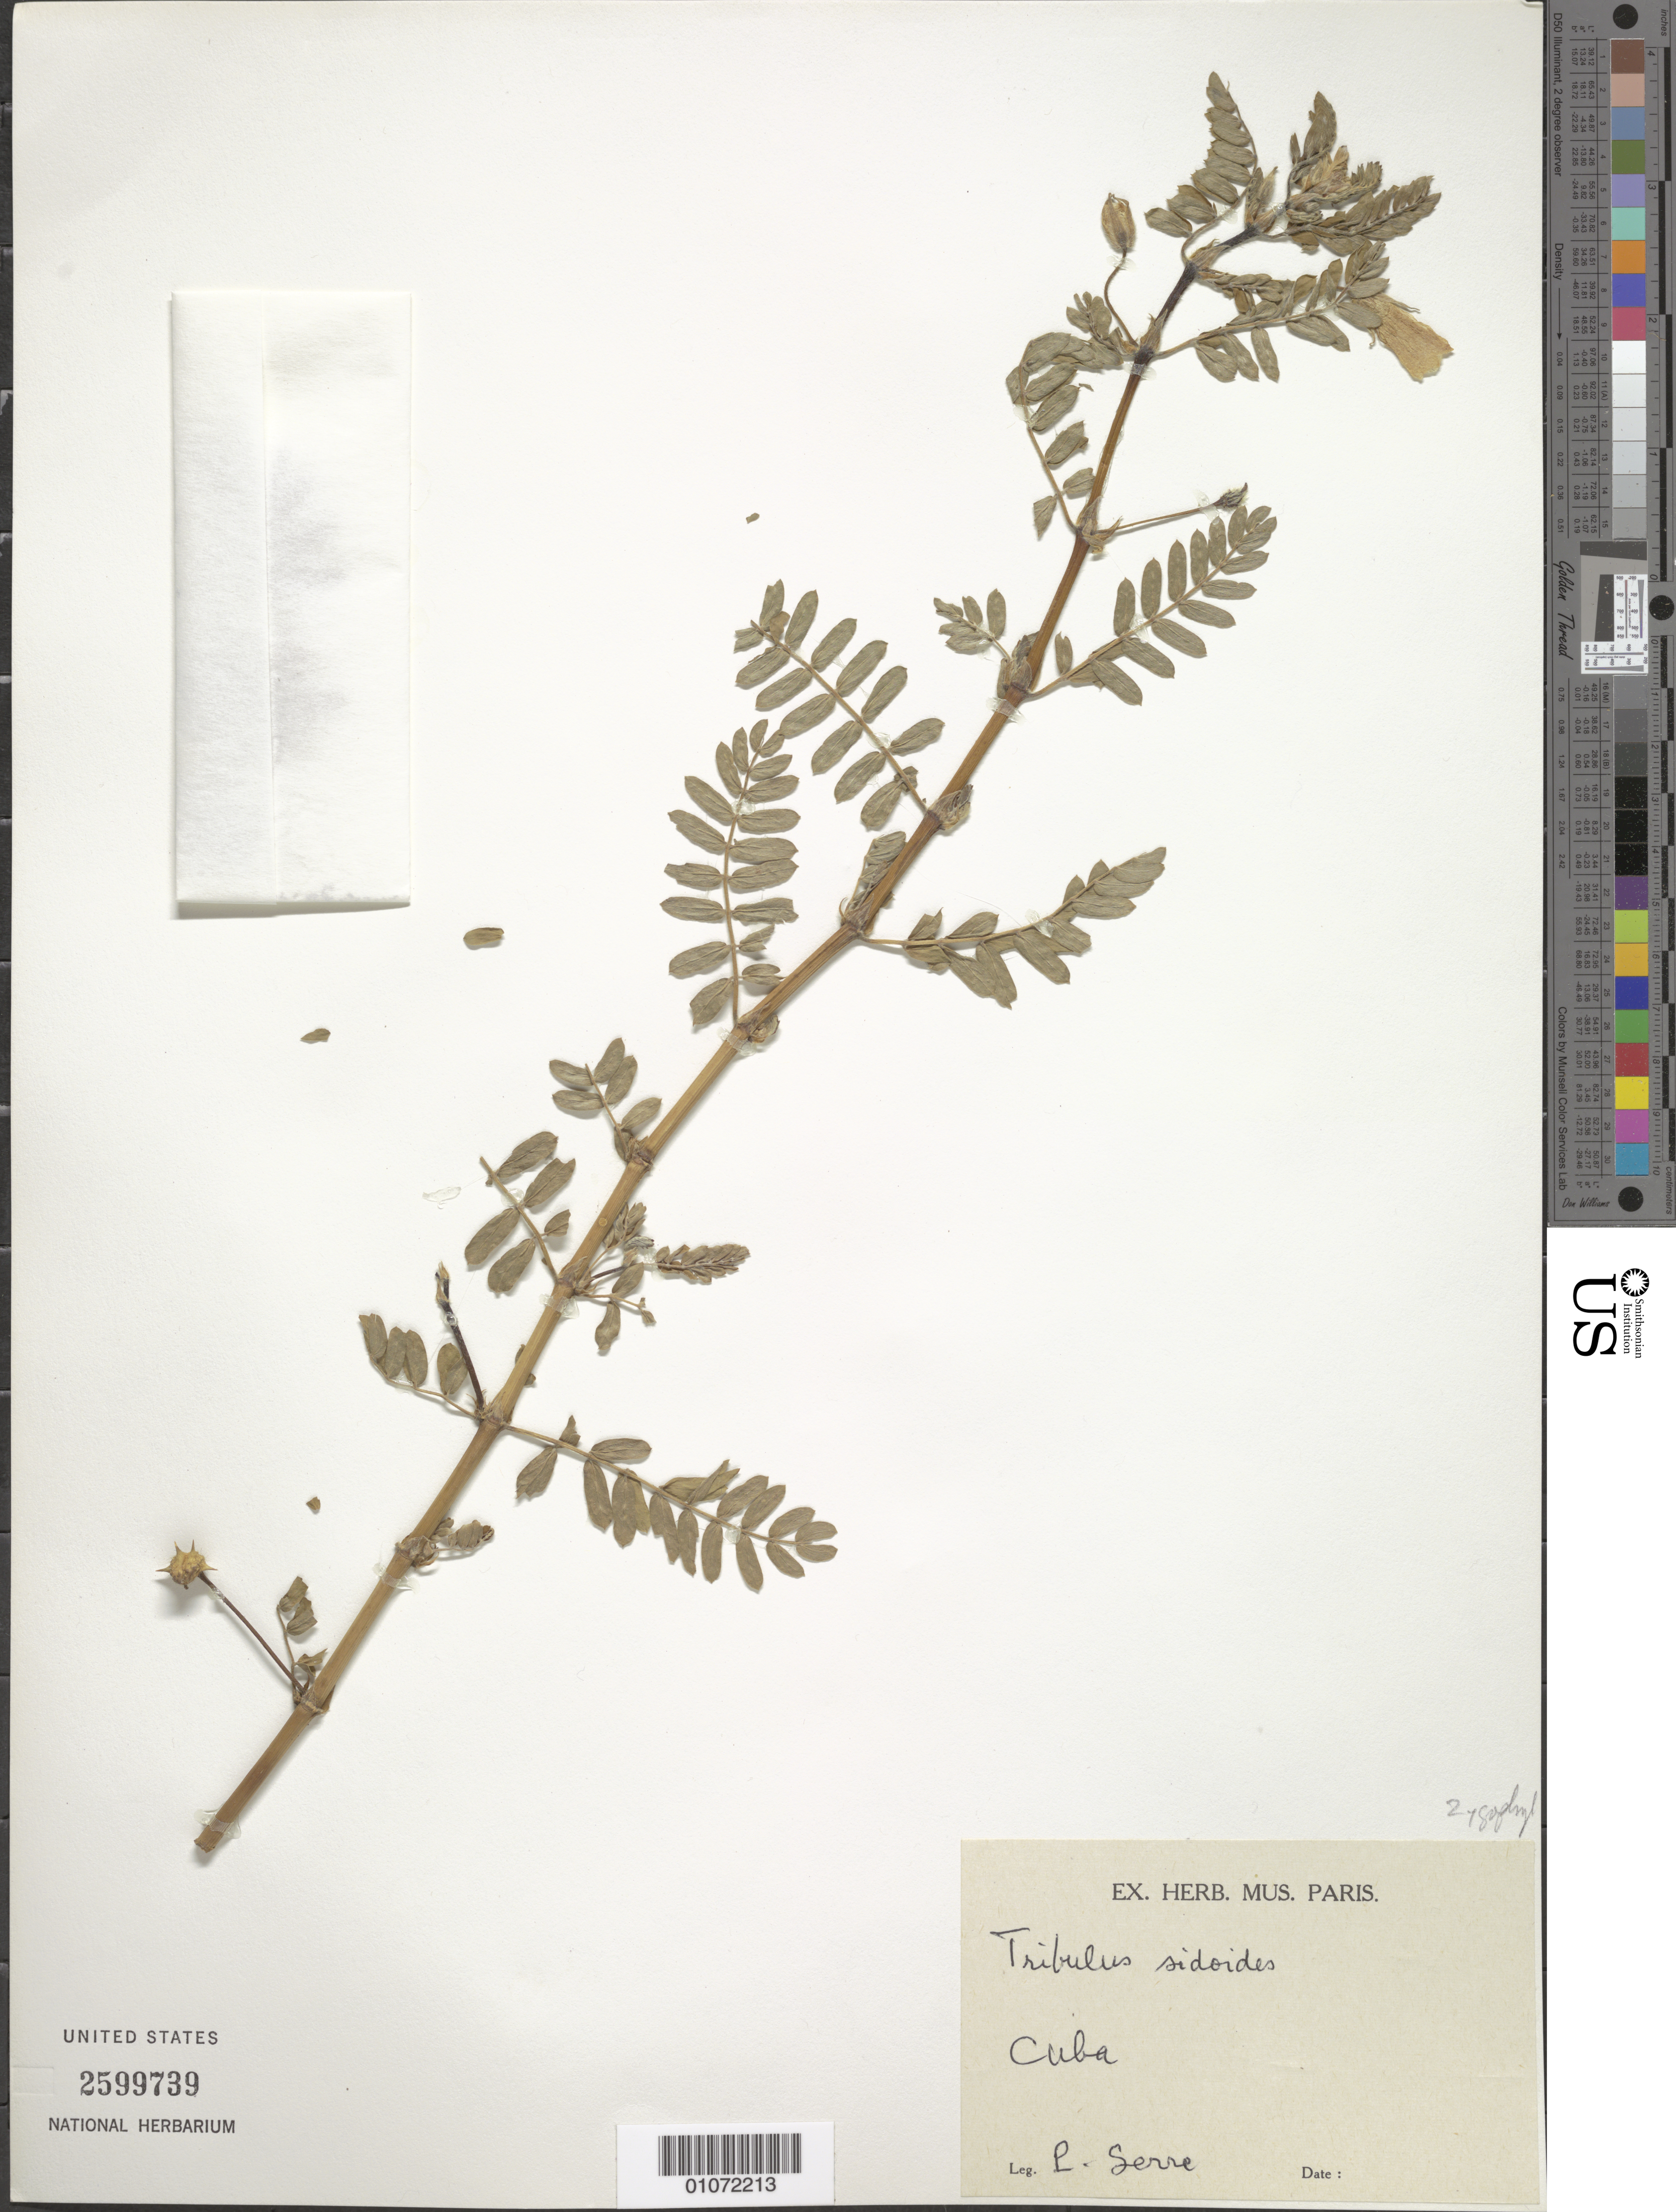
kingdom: Plantae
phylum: Tracheophyta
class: Magnoliopsida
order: Zygophyllales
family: Zygophyllaceae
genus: Tribulus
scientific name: Tribulus cistoides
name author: L.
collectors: P. Seru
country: Cuba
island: Cuba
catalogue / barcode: US 2599739